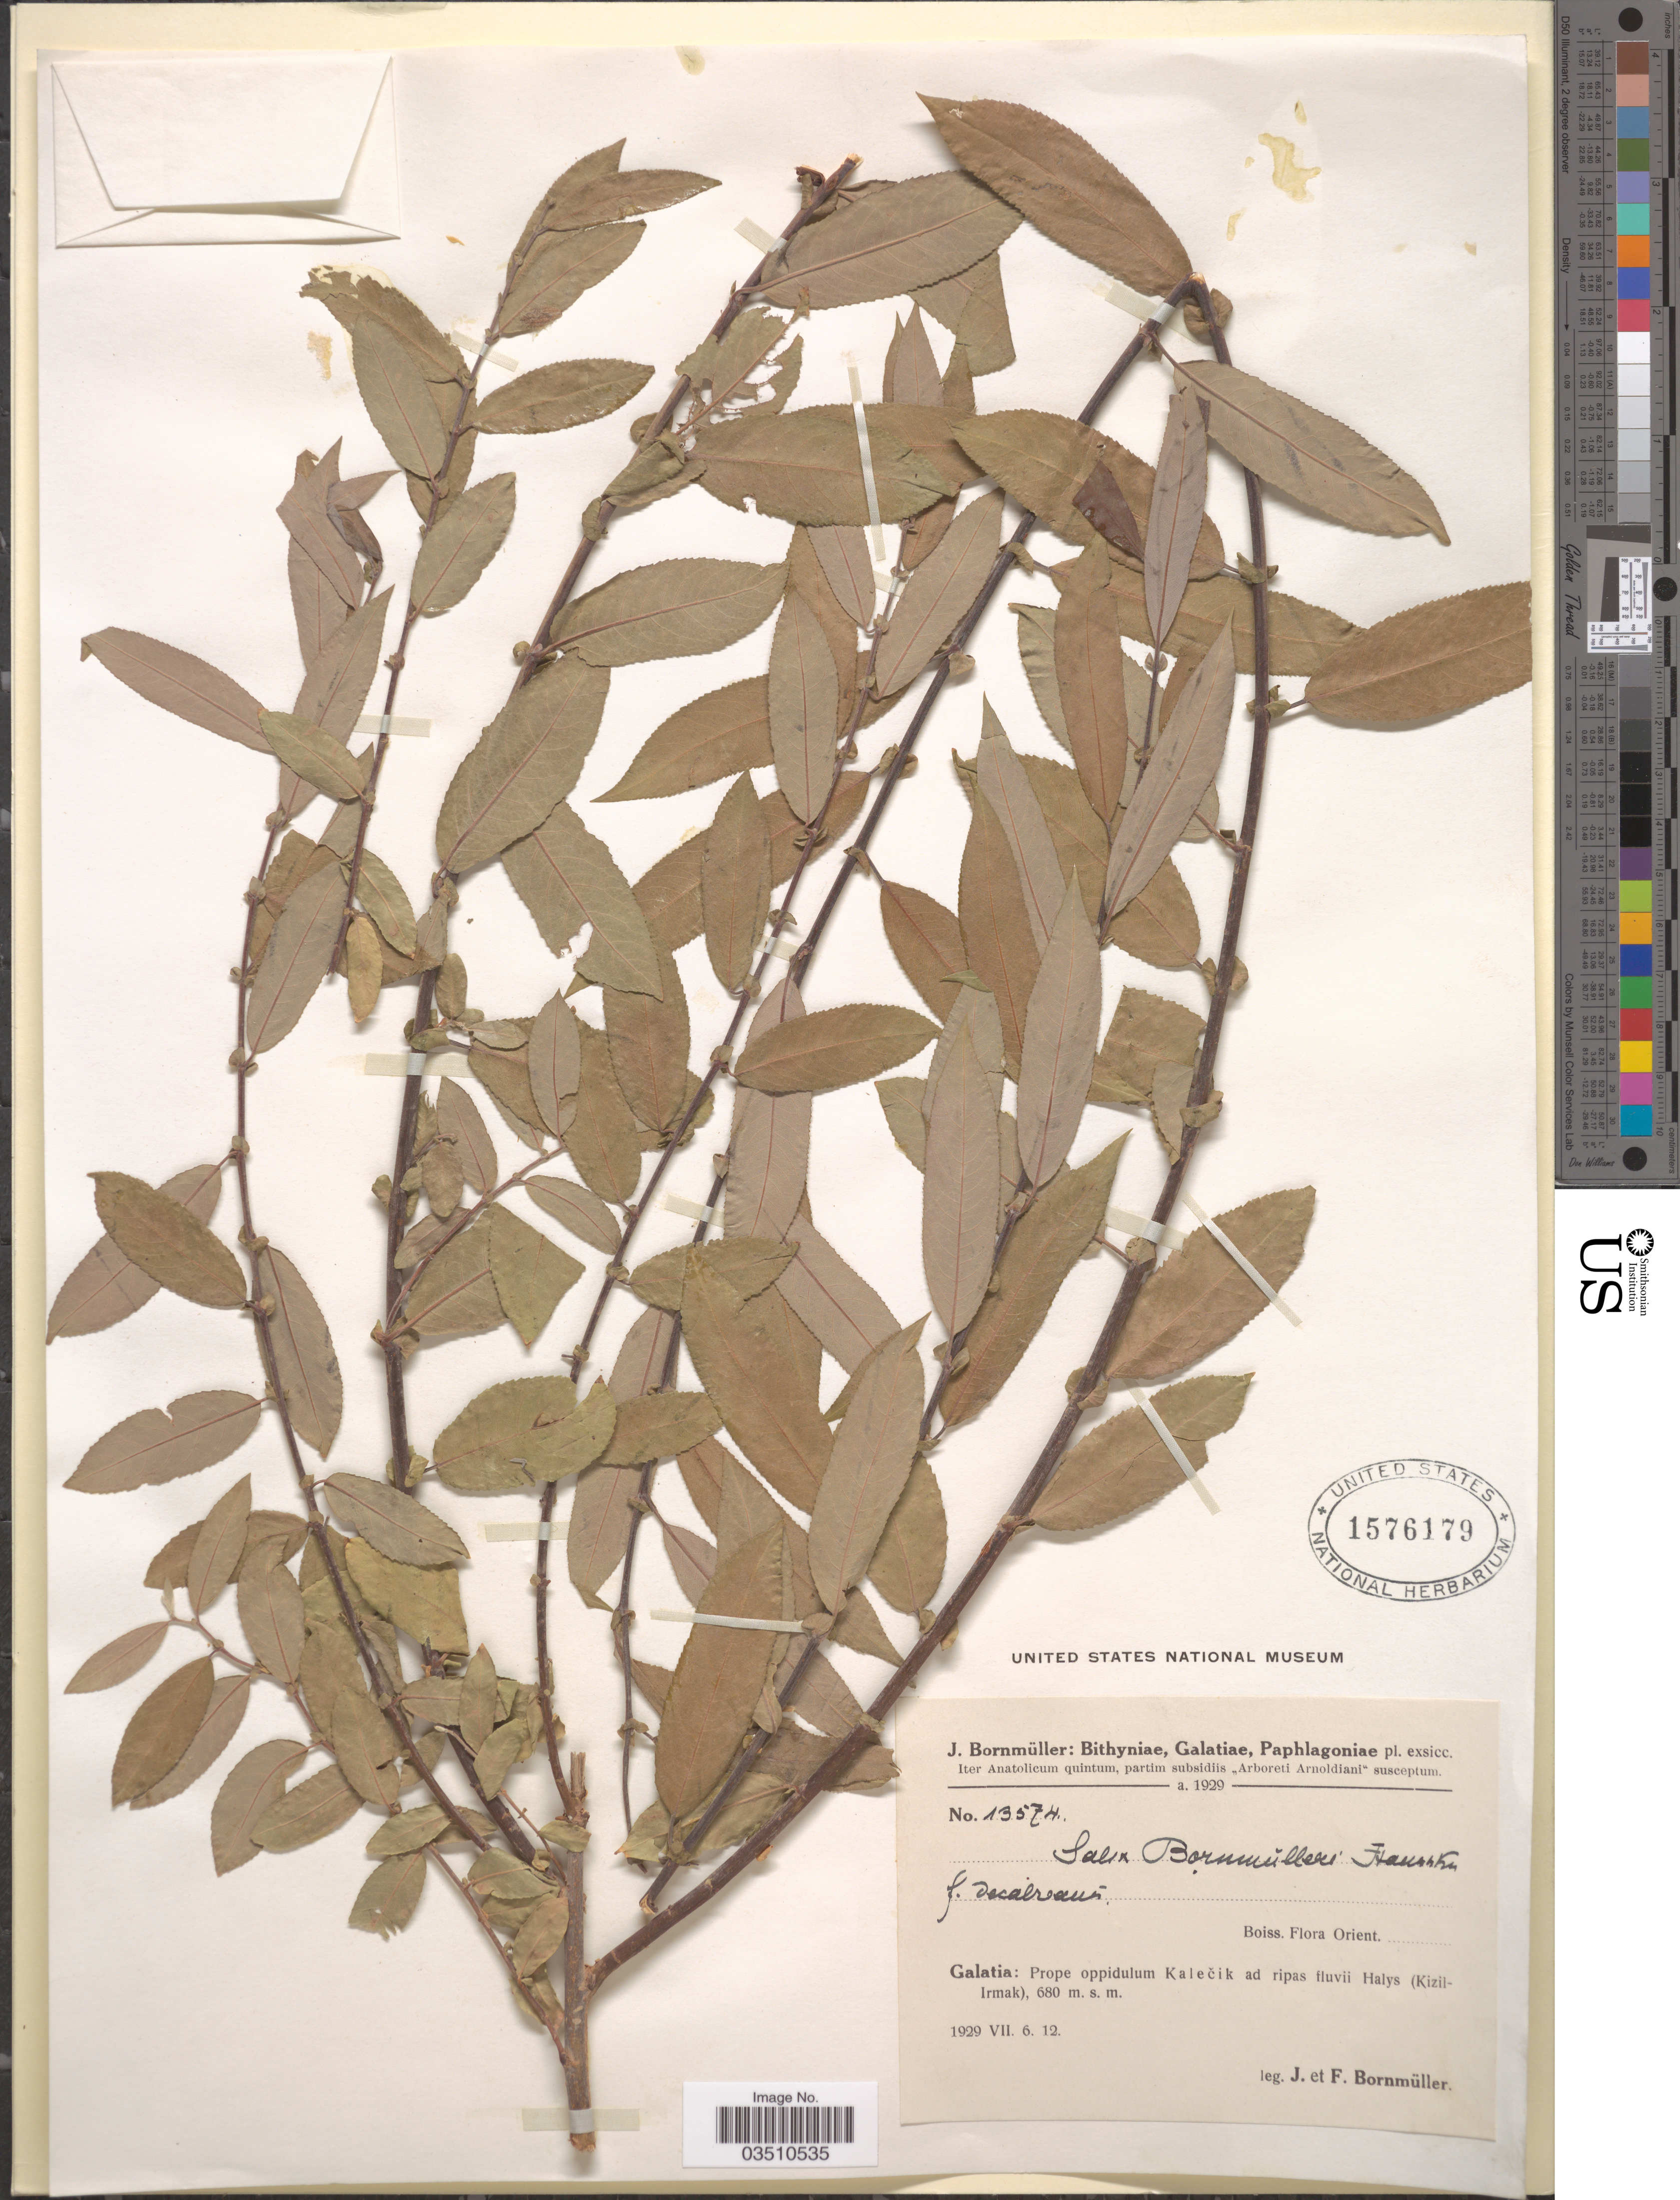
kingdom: Plantae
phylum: Tracheophyta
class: Magnoliopsida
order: Malpighiales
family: Salicaceae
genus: Salix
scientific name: Salix bornmuelleri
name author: Hausskn.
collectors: J. Bornmüller & F. Bornmüller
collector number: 13574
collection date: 1929-07-06/1929-07-12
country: Turkey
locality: Galatia: Prope oppidulum Kalečik ad ripas fluvii Halys (Kizil-Irmak).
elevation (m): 680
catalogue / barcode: US 1576179